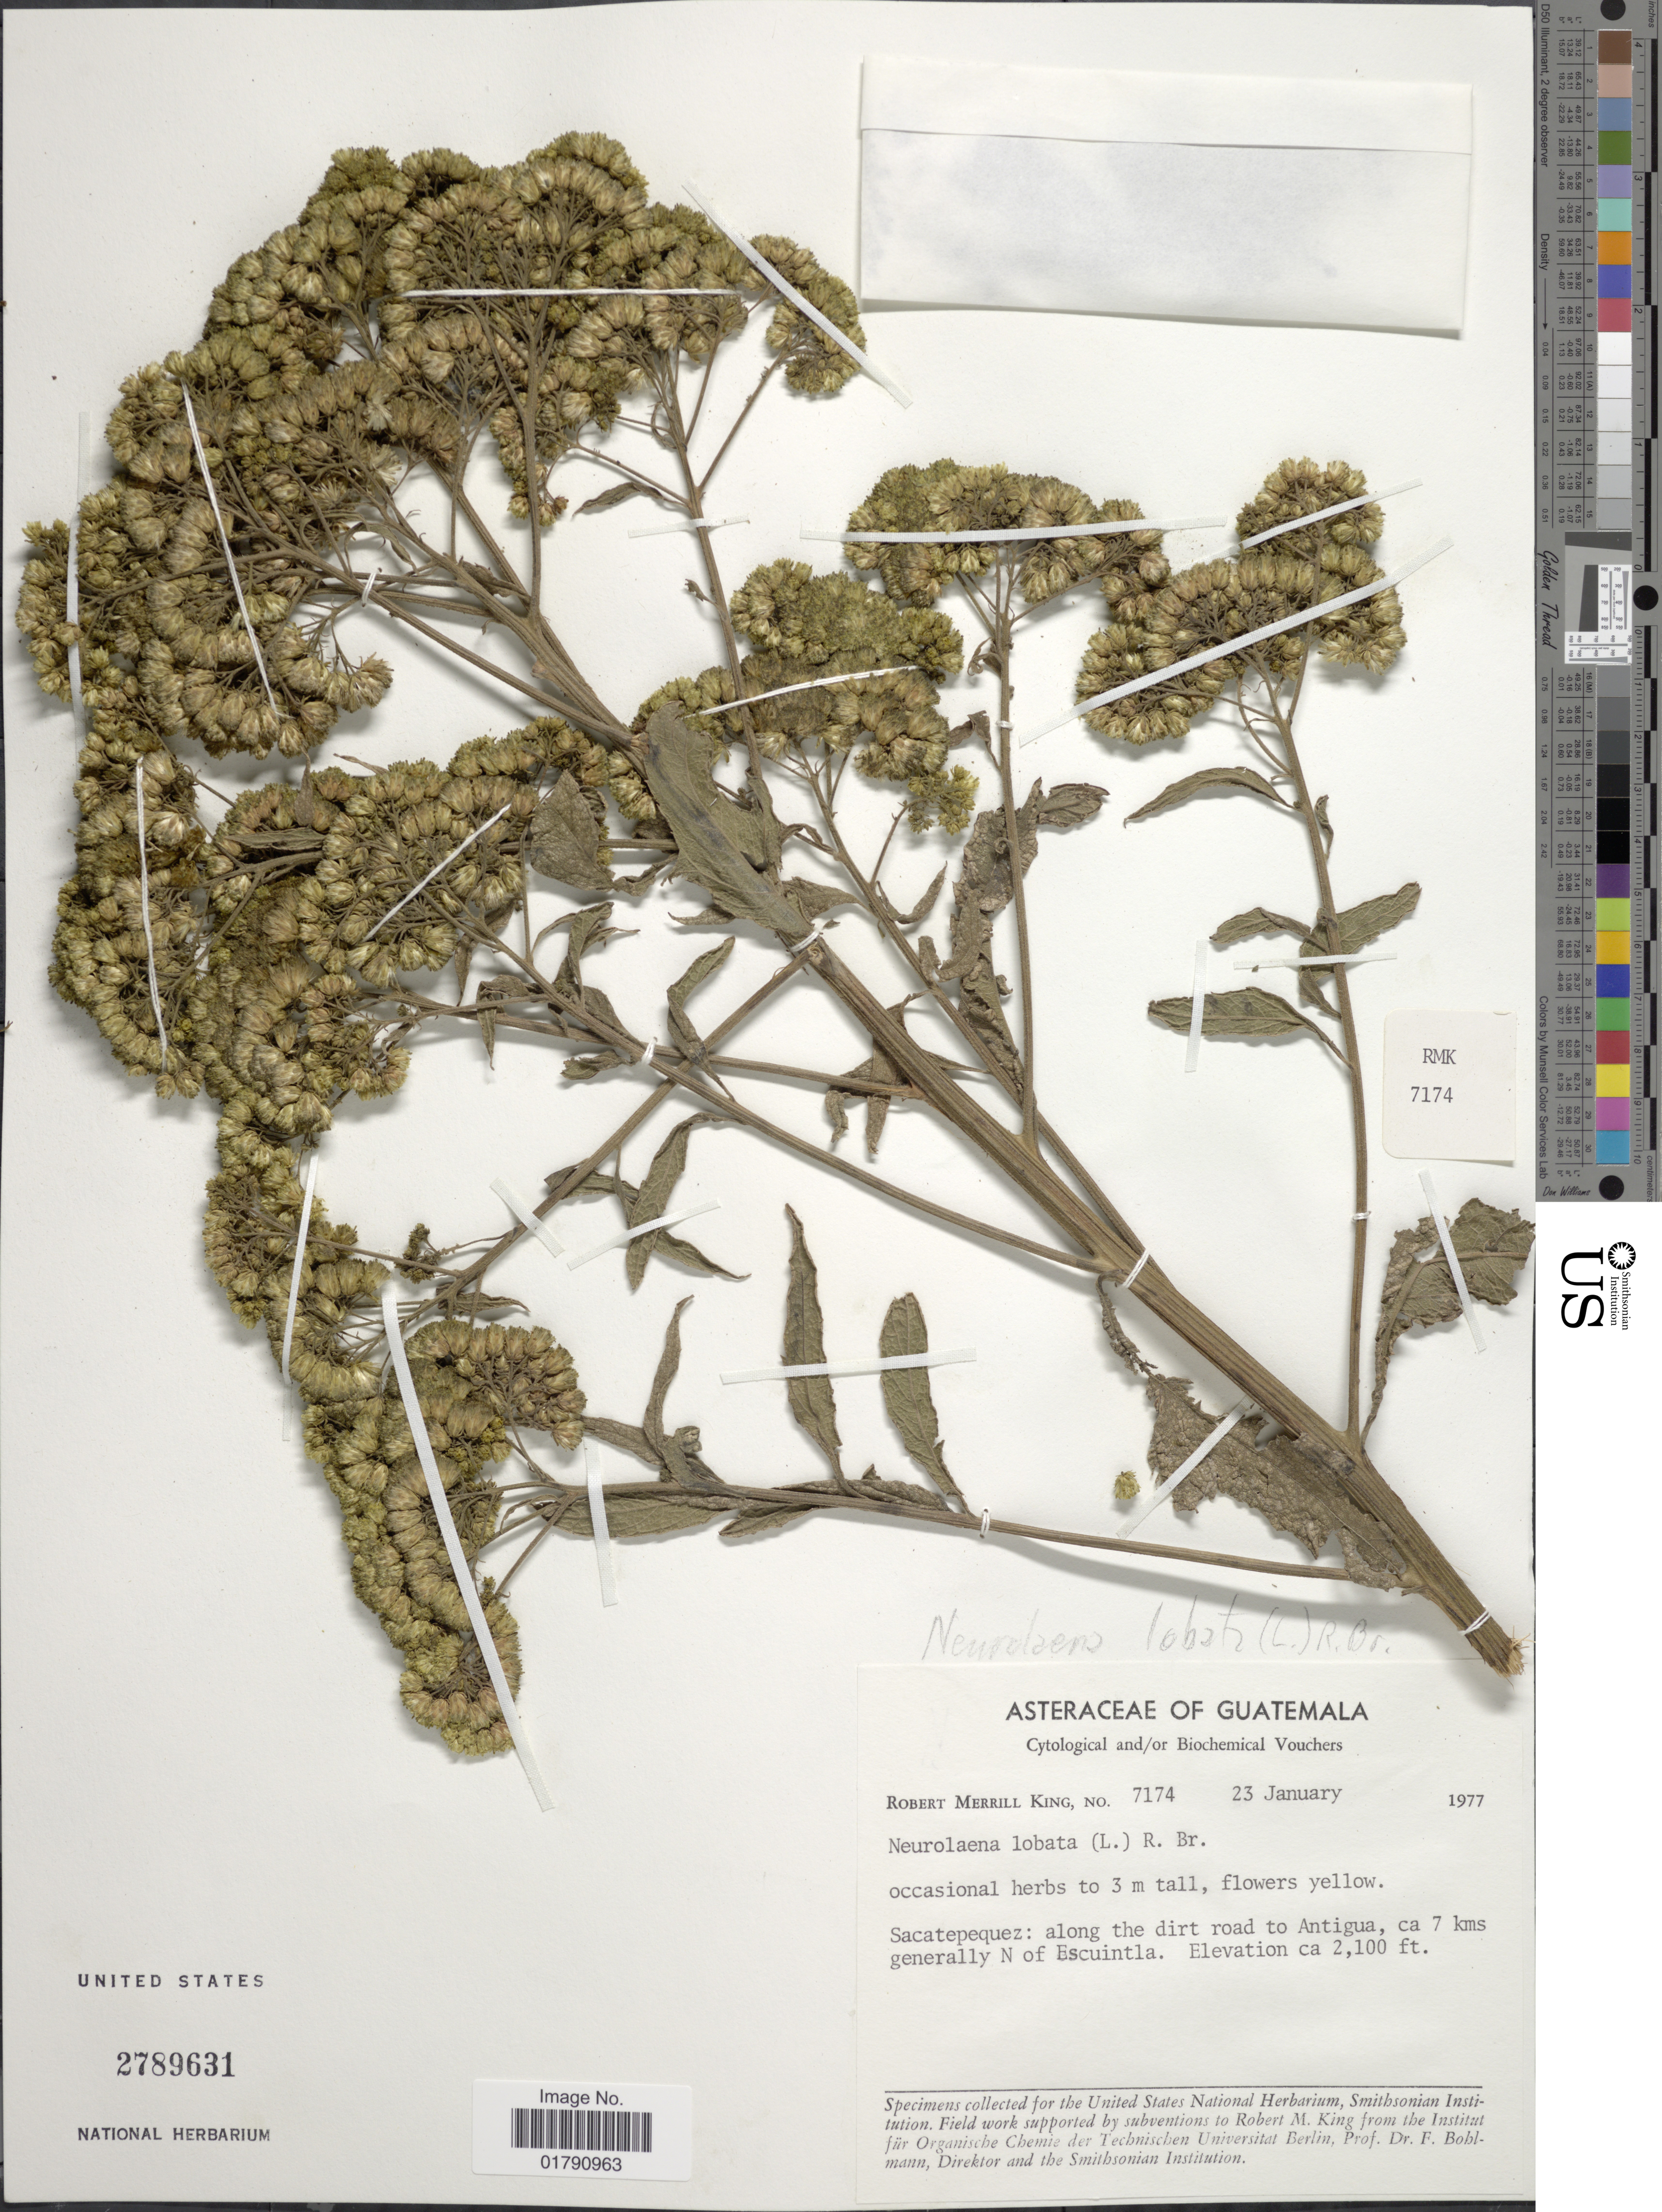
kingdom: Plantae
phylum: Tracheophyta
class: Magnoliopsida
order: Asterales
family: Asteraceae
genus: Neurolaena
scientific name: Neurolaena lobata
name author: (L.) R. Br. ex Cass.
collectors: R. M. King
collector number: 7174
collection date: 1977-01-23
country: Guatemala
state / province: Sacatepéquez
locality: Alongthe dirt road to Antigua, ca 7 kms generally N of Escuintla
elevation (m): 640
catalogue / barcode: US 2789631